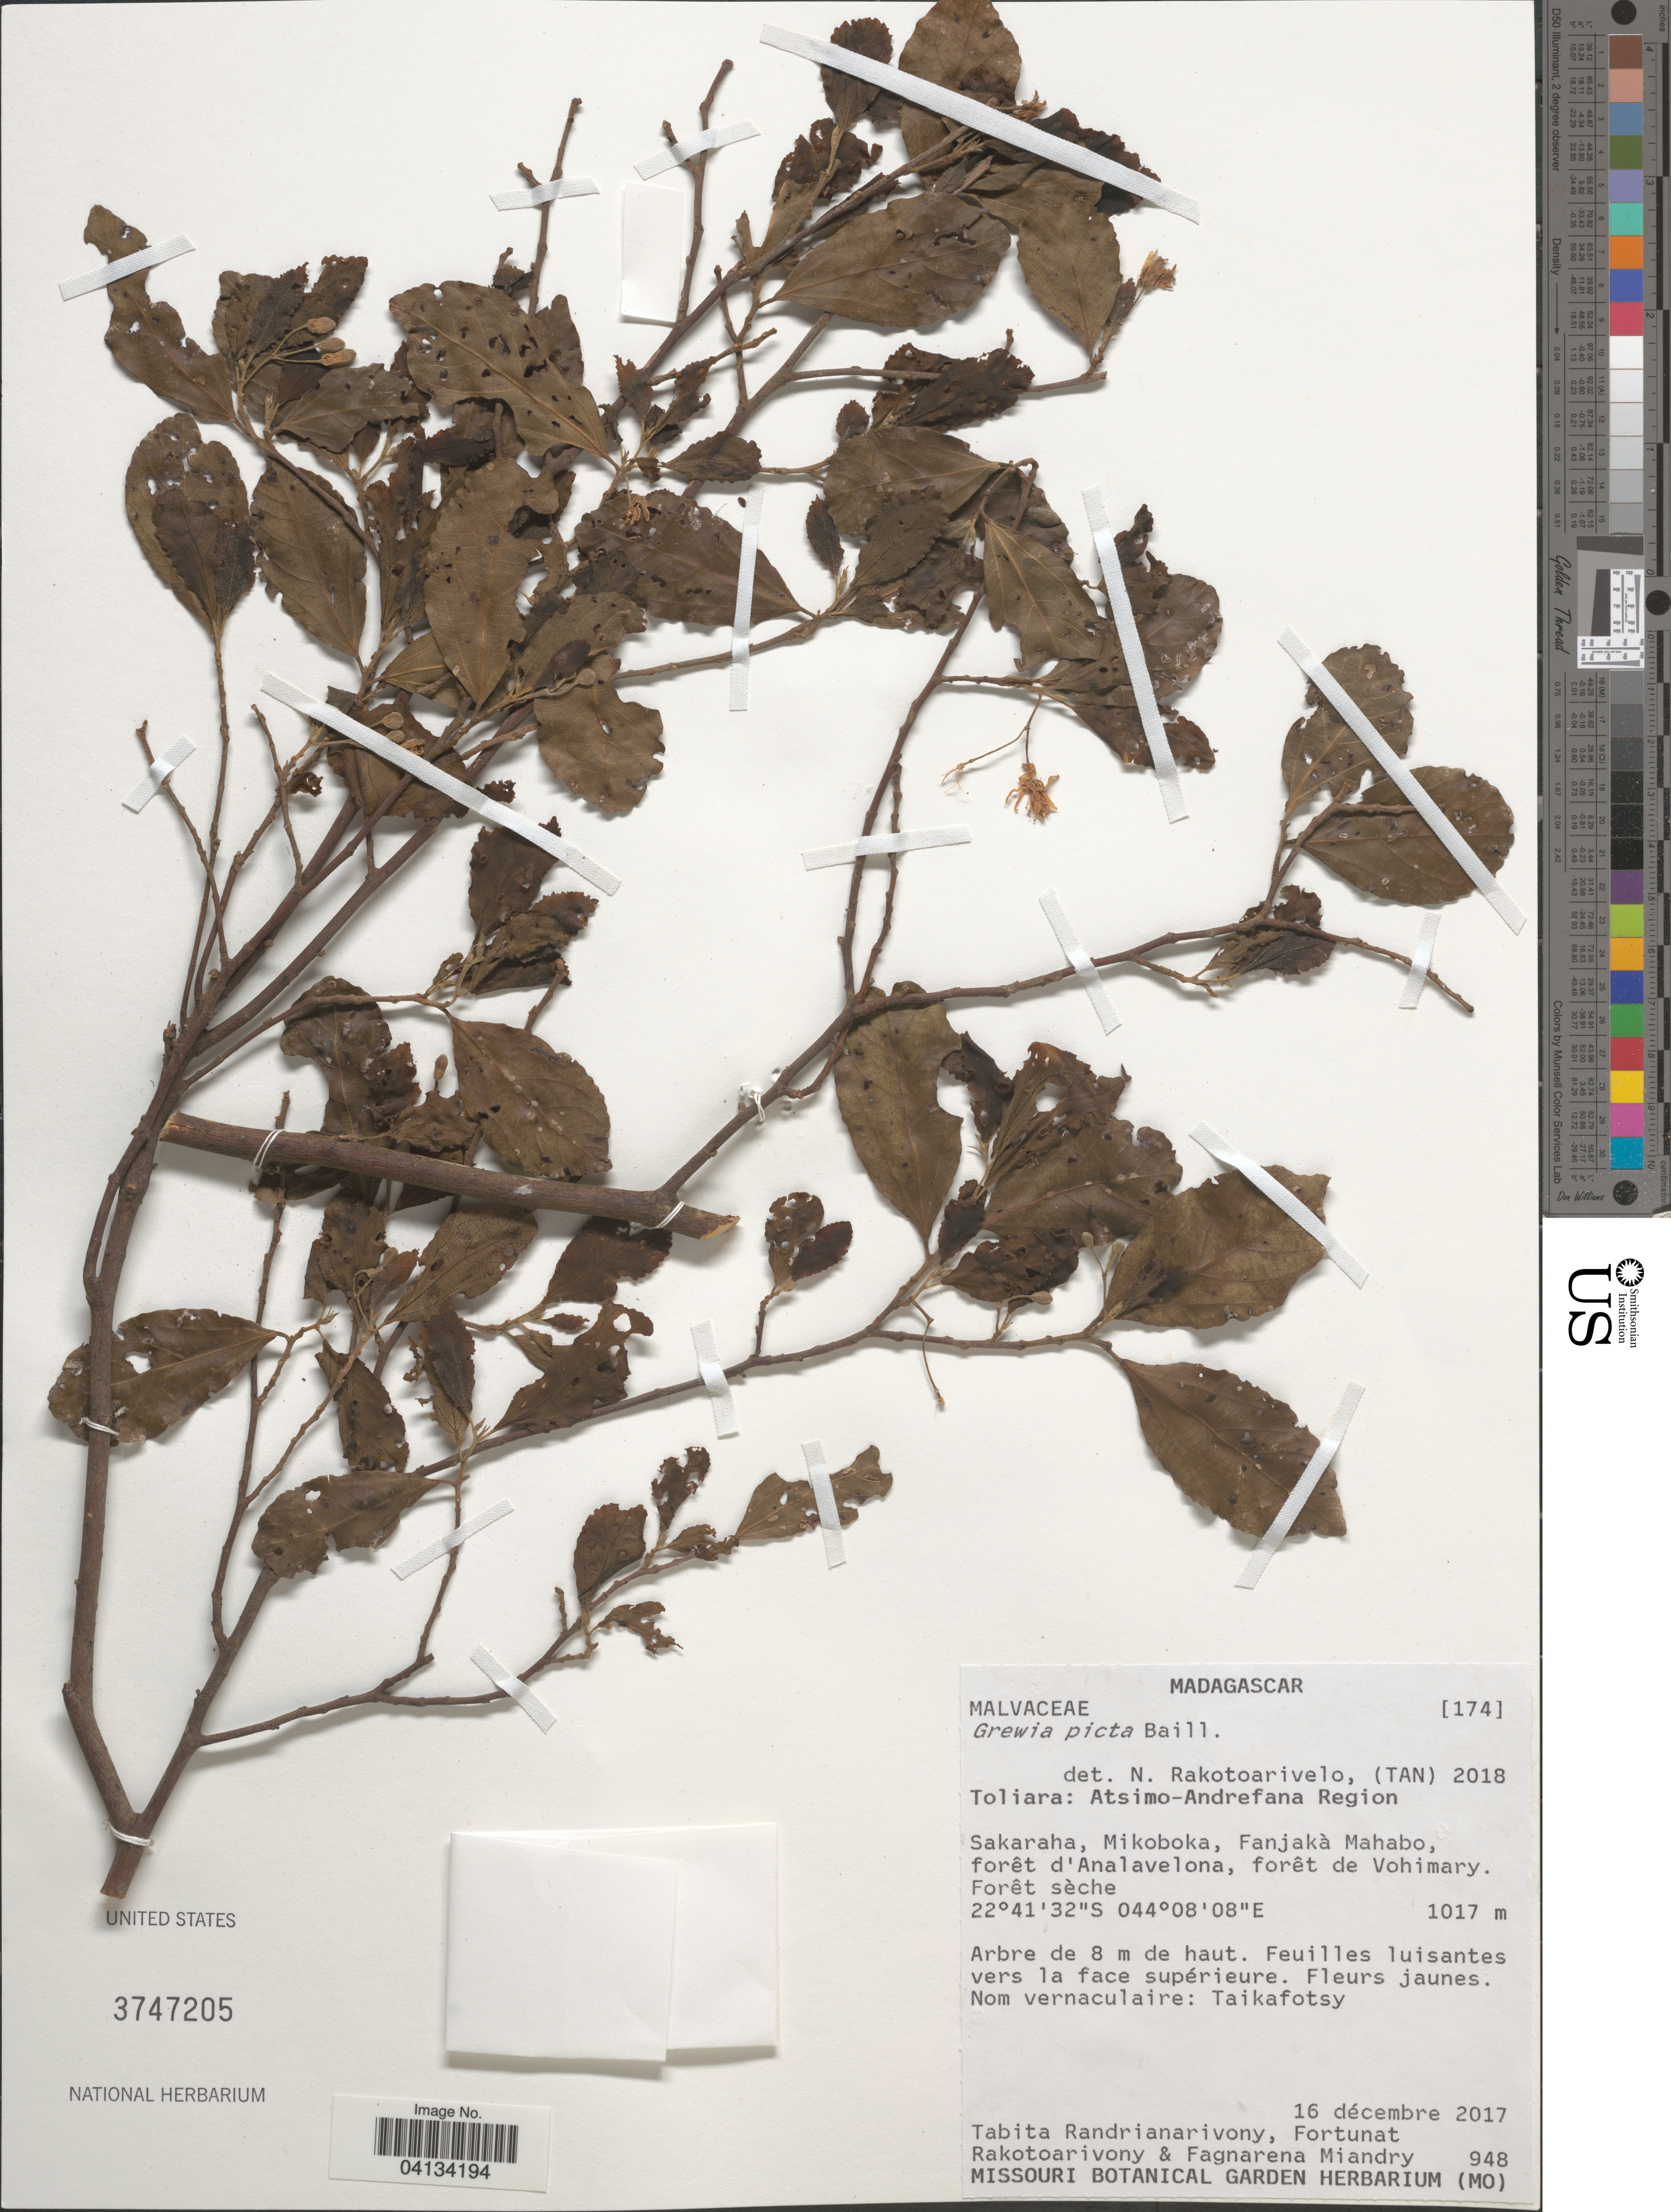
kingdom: Plantae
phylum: Tracheophyta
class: Magnoliopsida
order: Malvales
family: Malvaceae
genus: Grewia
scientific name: Grewia picta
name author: Baill.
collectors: T. Randrianarivony, F. Rakotoarivony & F. Miandry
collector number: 948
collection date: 2017-12-16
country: Madagascar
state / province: Atsimo-Andrefana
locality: Atsimo-Andrefana Region. Sakaraha, Mikoboka, Fanjakà Mahabo, forêt d'Analavelona, forêt de Vohimary.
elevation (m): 1017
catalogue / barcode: US 3747205